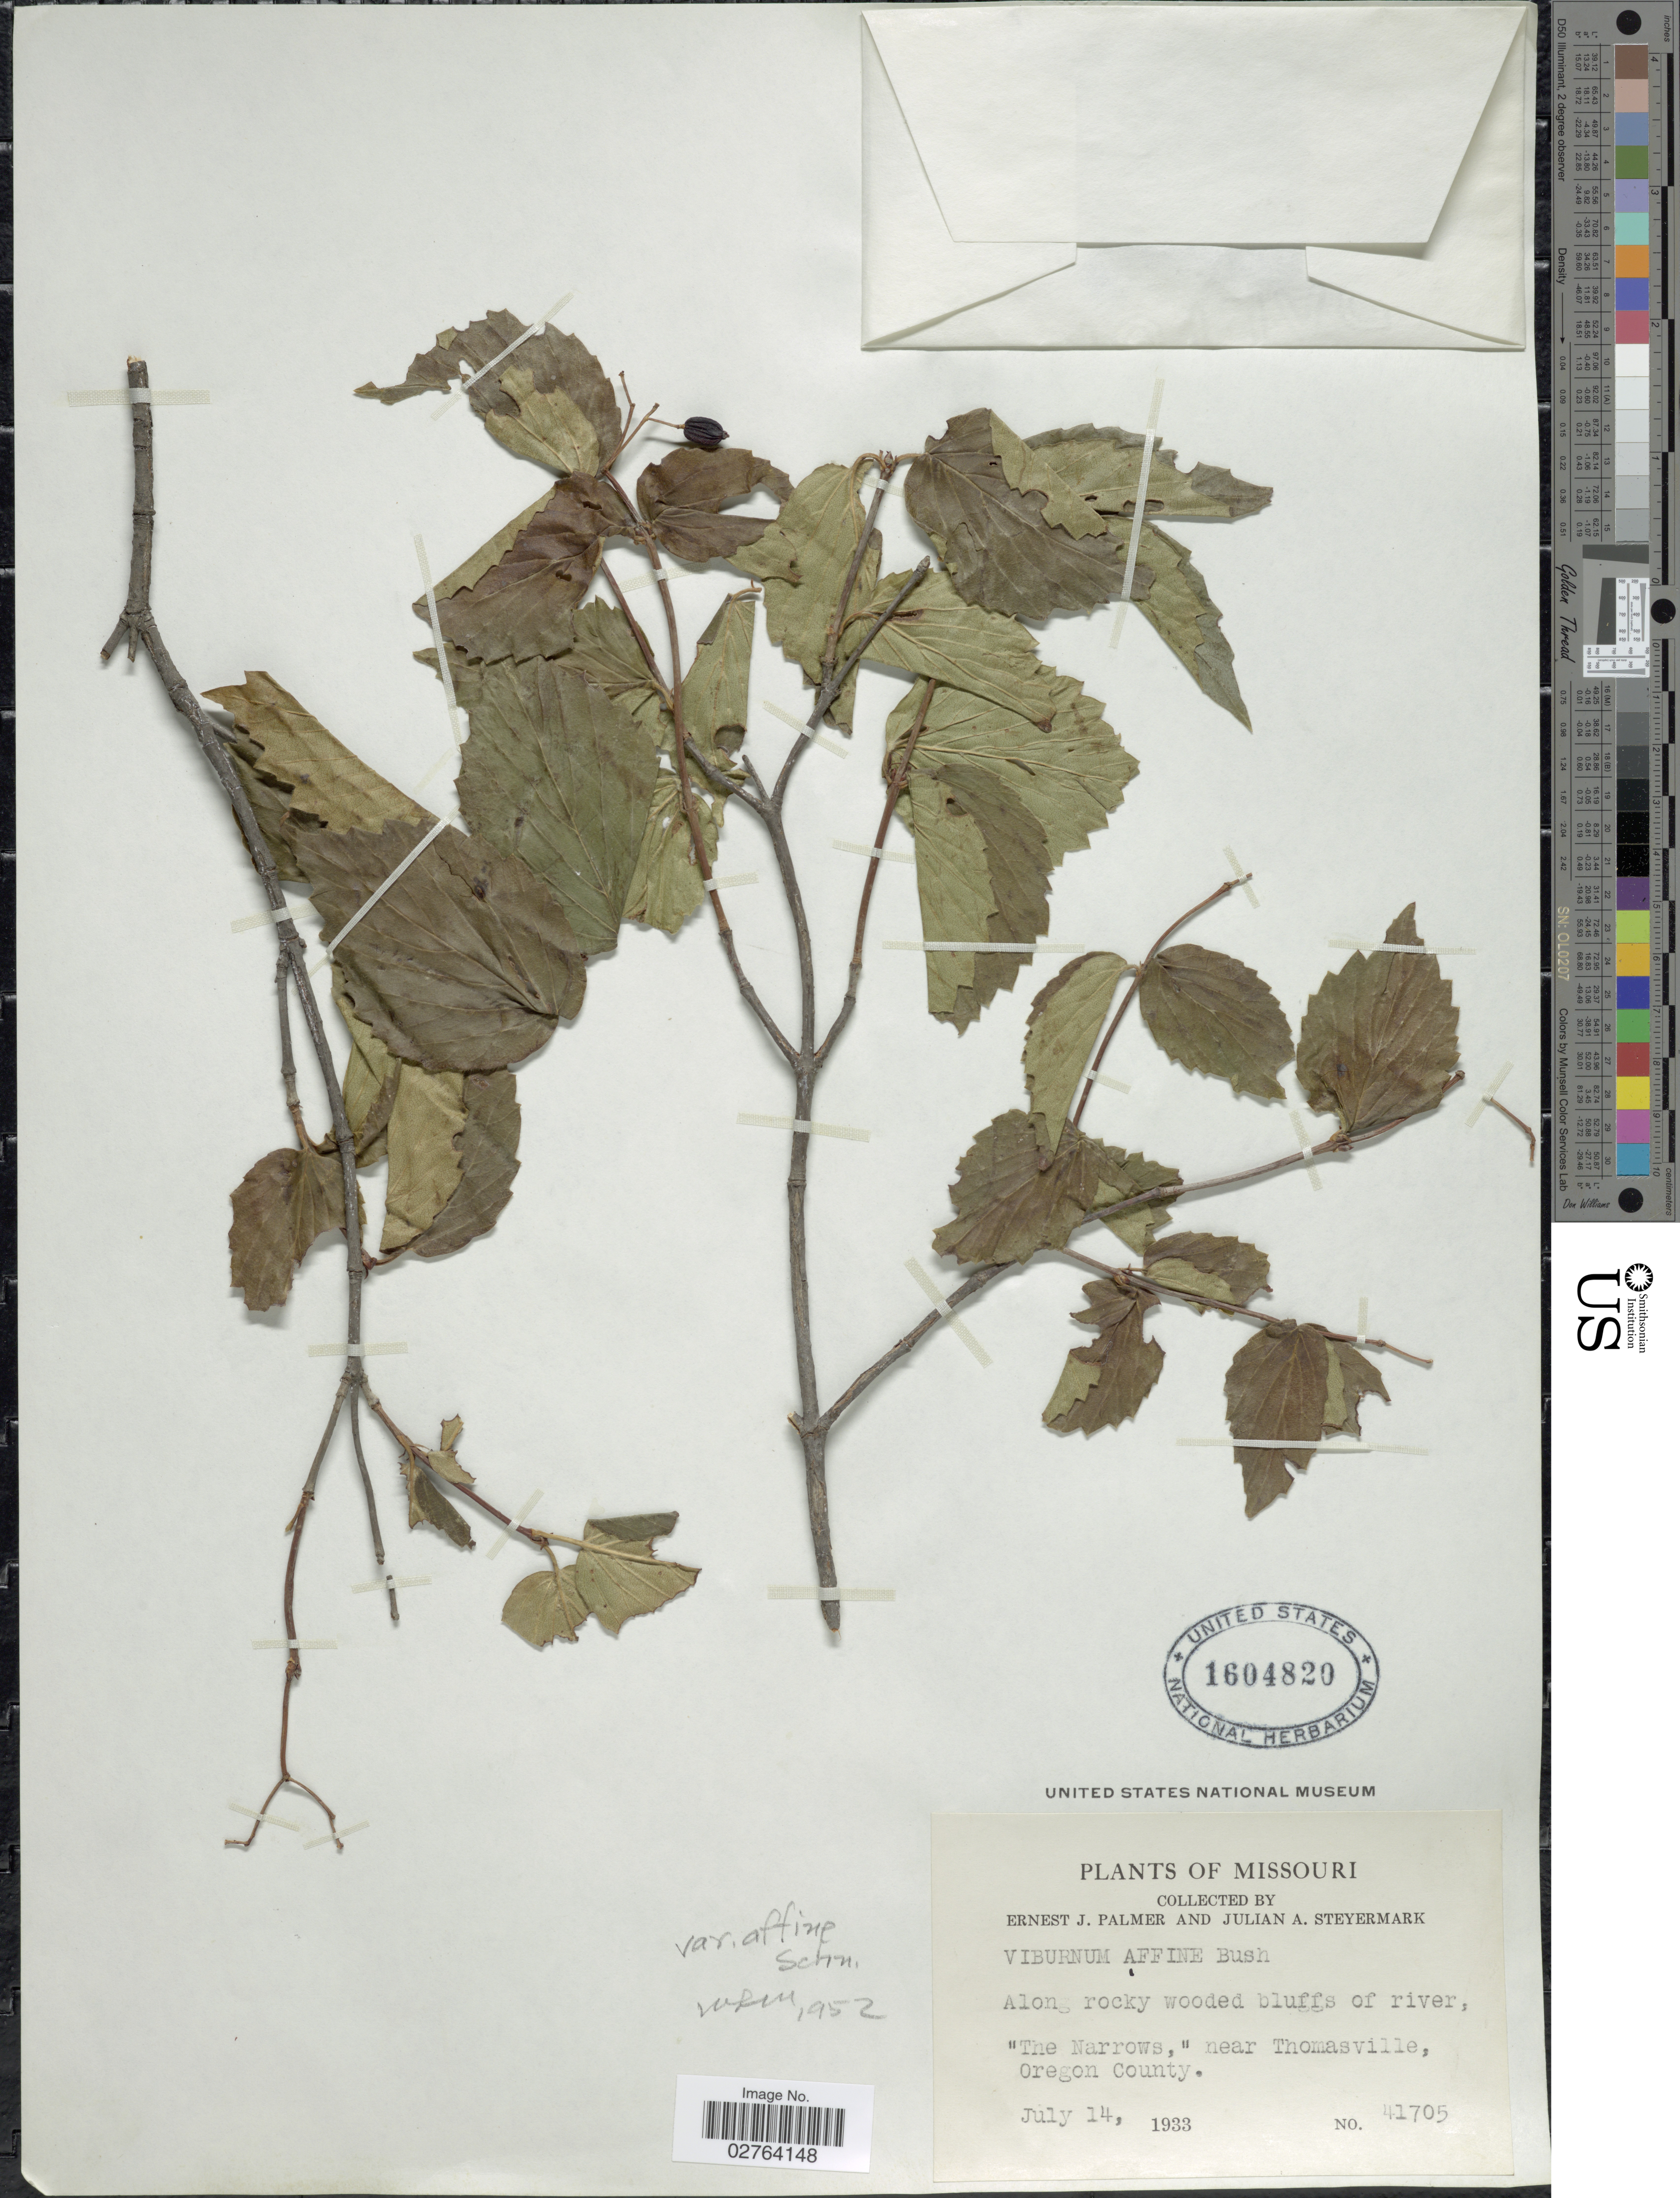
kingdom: Plantae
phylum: Tracheophyta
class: Magnoliopsida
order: Dipsacales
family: Viburnaceae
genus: Viburnum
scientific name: Viburnum rafinesqueanum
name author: Schult.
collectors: E. J. Palmer & J. Steyermark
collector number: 41705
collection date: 1933-07-14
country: United States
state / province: Missouri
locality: Along rocky wooded bluffs of river, 'The Narrows', near Thomasville, Oregon County.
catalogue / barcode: US 1604820